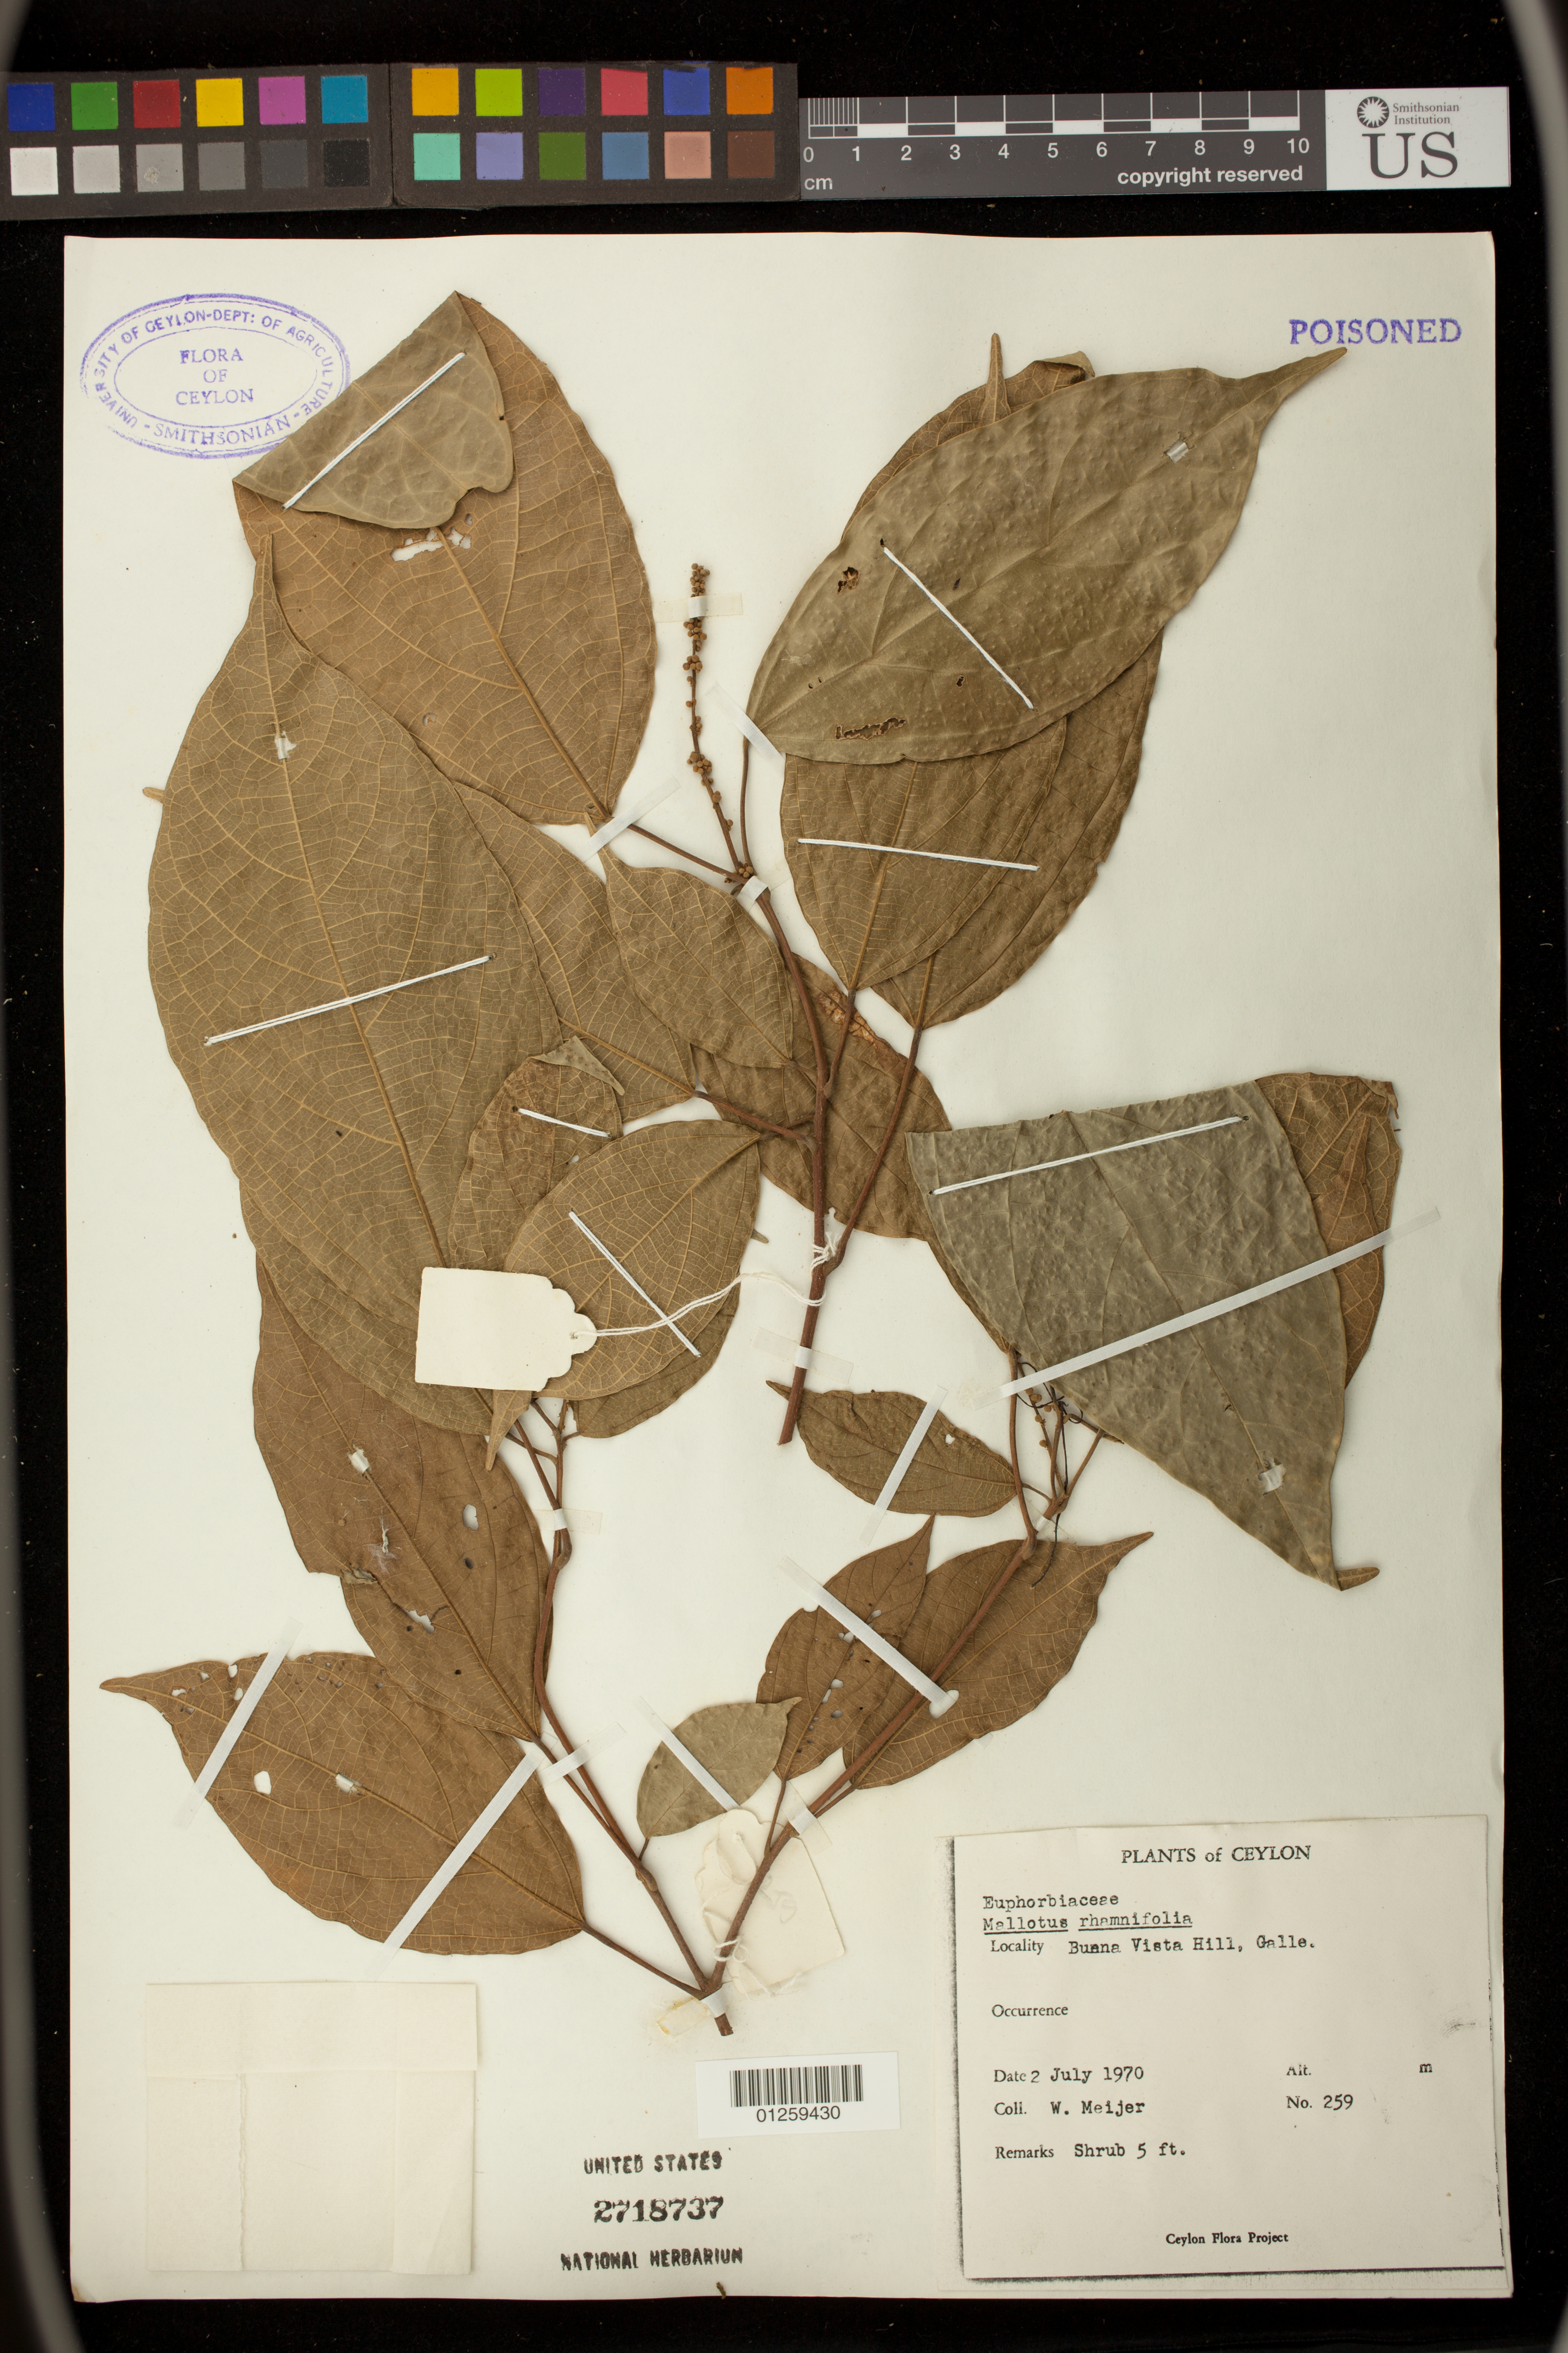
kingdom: Plantae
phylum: Tracheophyta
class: Magnoliopsida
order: Malpighiales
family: Euphorbiaceae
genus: Mallotus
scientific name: Mallotus rhamnifolius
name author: (Willd.) Müll. Arg.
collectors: W. Meijer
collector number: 259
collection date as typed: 02 Jul 1970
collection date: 1970-07-02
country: Sri Lanka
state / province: Southern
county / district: Galle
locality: Buena Vista Hill, Galle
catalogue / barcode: US 2718737